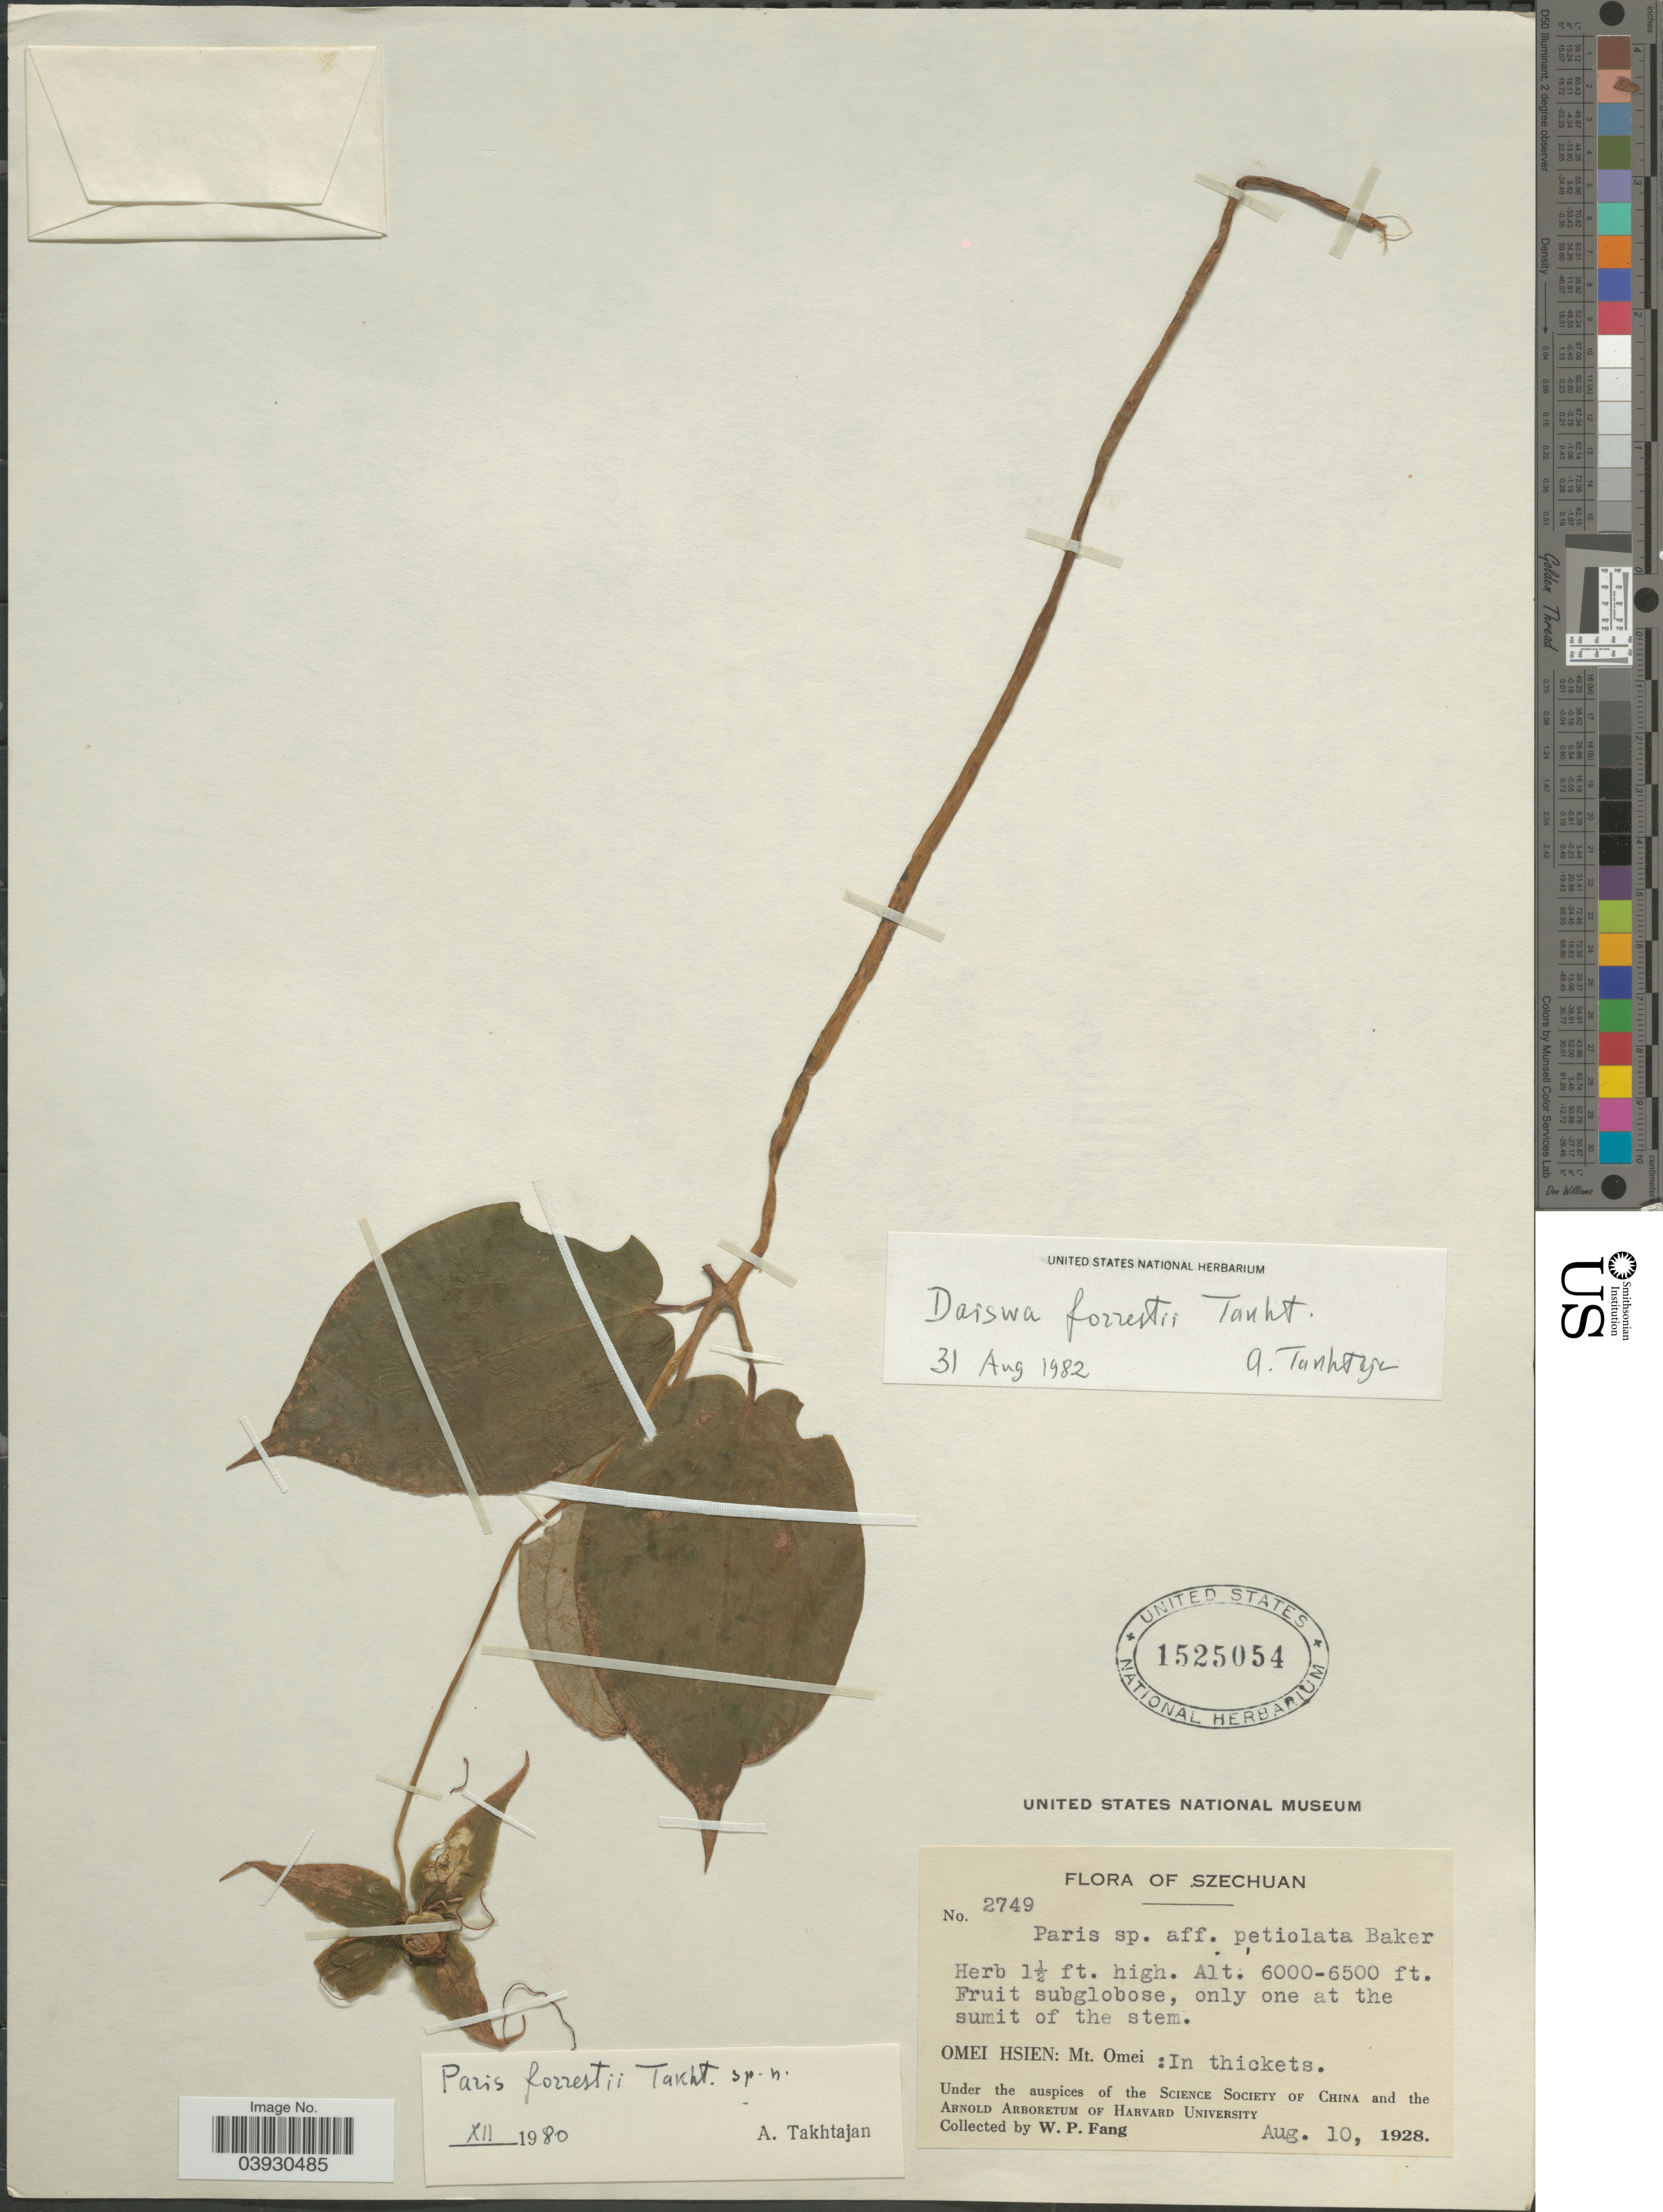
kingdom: Plantae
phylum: Tracheophyta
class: Liliopsida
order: Liliales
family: Melanthiaceae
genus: Paris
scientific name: Paris forrestii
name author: (Takht.) H. Li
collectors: W. P. Fang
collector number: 2749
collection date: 1928-08-10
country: China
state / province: Sichuan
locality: Szechuan. Omei Hsien: Mt. Omei.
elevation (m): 1829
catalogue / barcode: US 1525054